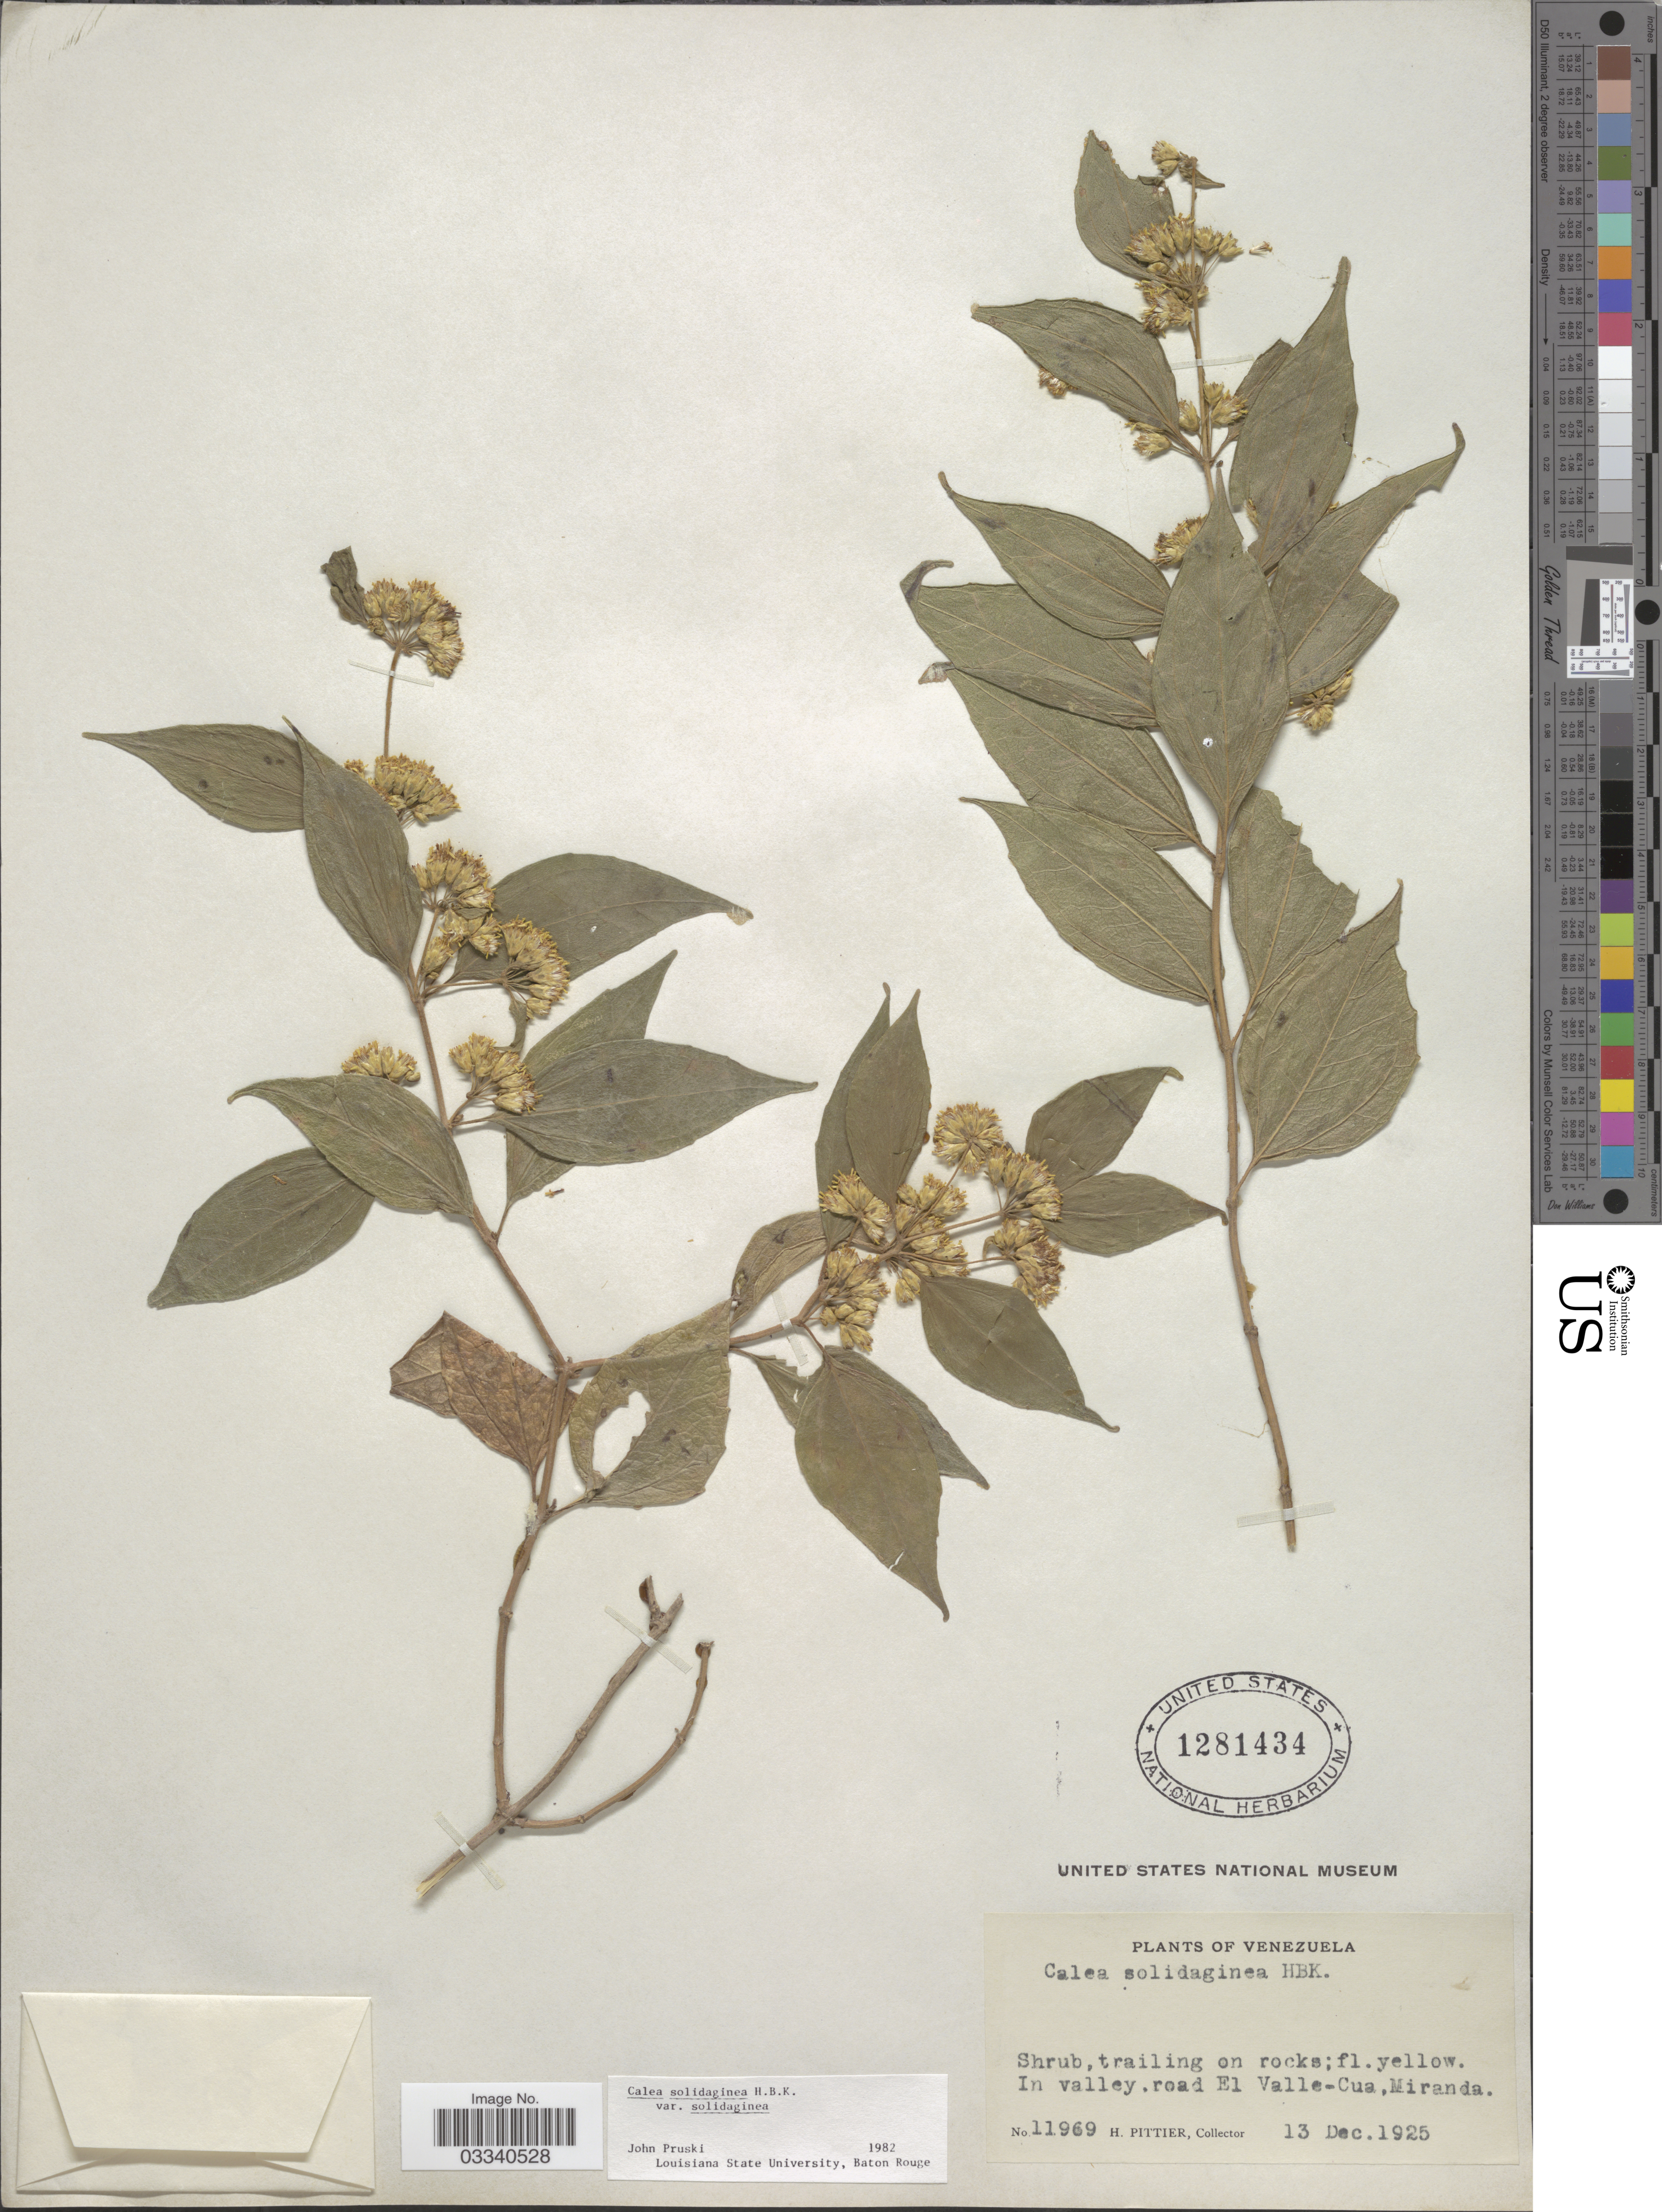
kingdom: Plantae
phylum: Tracheophyta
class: Magnoliopsida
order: Asterales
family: Asteraceae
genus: Calea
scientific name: Calea solidaginea var. solidaginea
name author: Kunth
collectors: H. F. Pittier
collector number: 11969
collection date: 1925-12-13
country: Venezuela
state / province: Miranda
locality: In valley, road El Valle-Cua.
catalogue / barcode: US 1281434